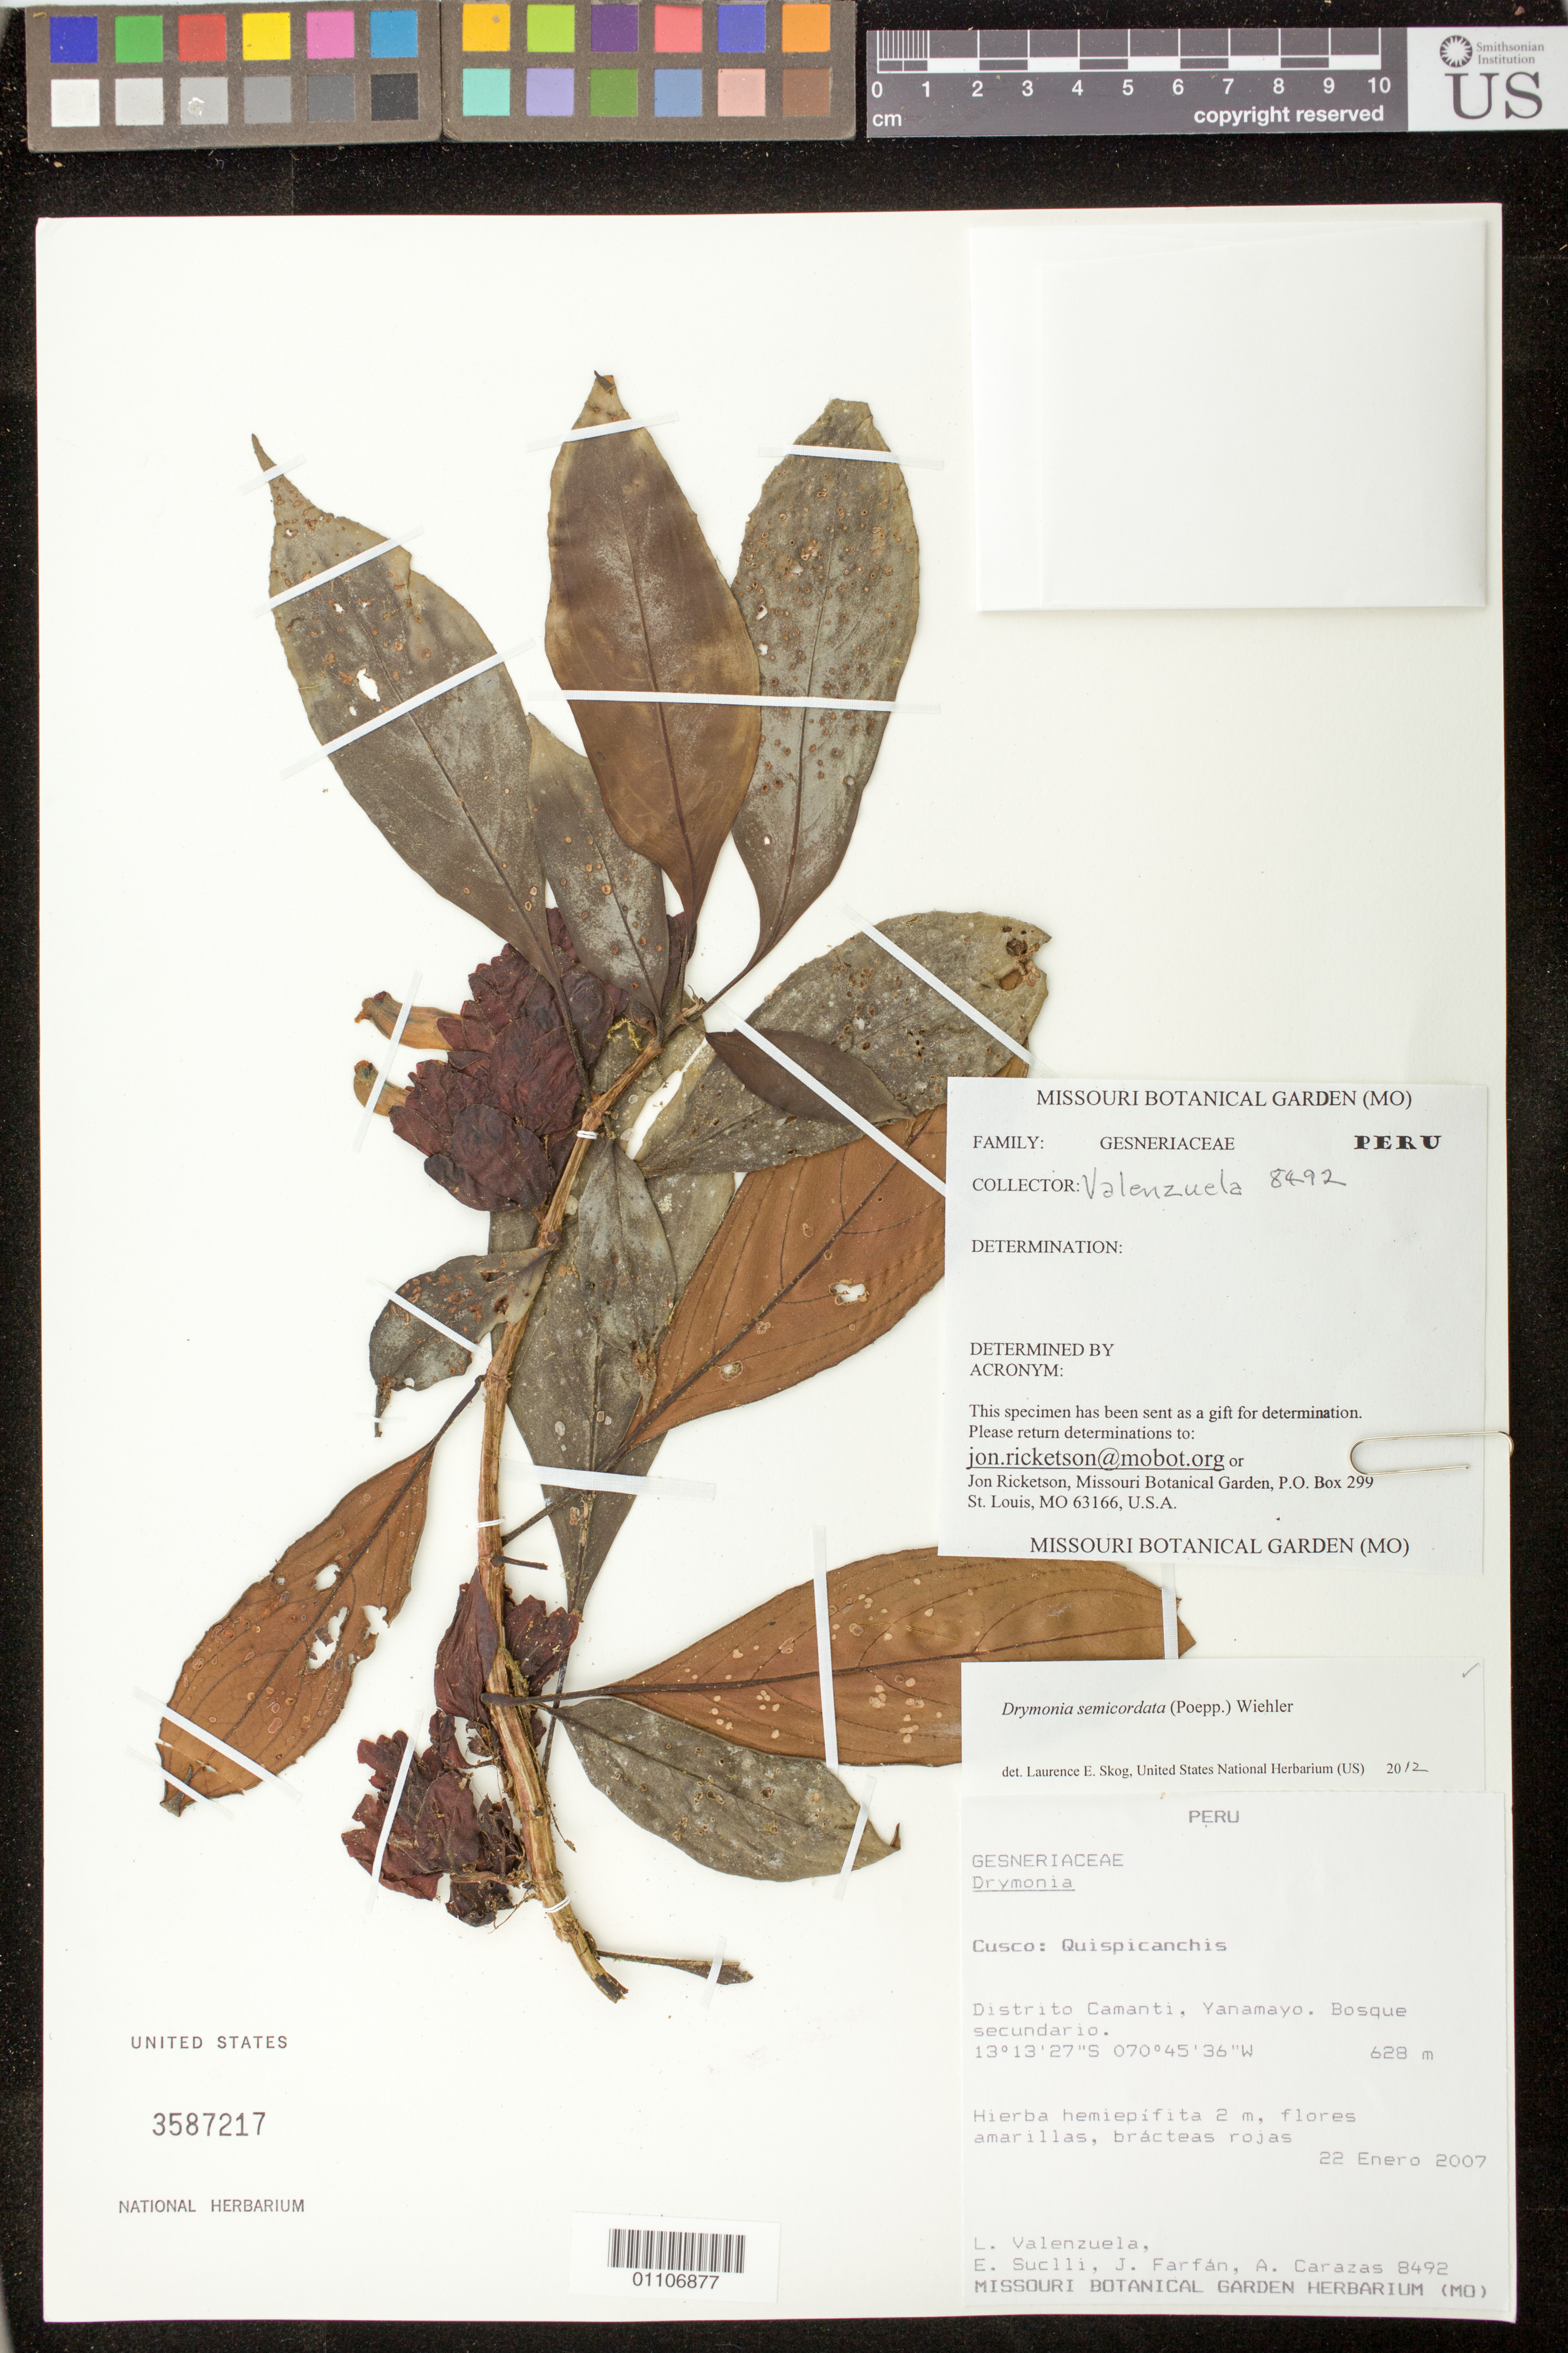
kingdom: Plantae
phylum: Tracheophyta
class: Magnoliopsida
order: Lamiales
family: Gesneriaceae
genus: Drymonia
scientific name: Drymonia semicordata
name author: (Poepp.) Wiehler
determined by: Skog, Laurence E.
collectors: L. Valenzuela, E. Suclli, J. Farfán & A. Carazas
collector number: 8492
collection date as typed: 22 Jan 2007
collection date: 2007-01-22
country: Peru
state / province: Cusco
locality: Quispicanchis: Distrito Camanti, Yanamayo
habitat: Bosque secundario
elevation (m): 628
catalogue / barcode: US 3587217